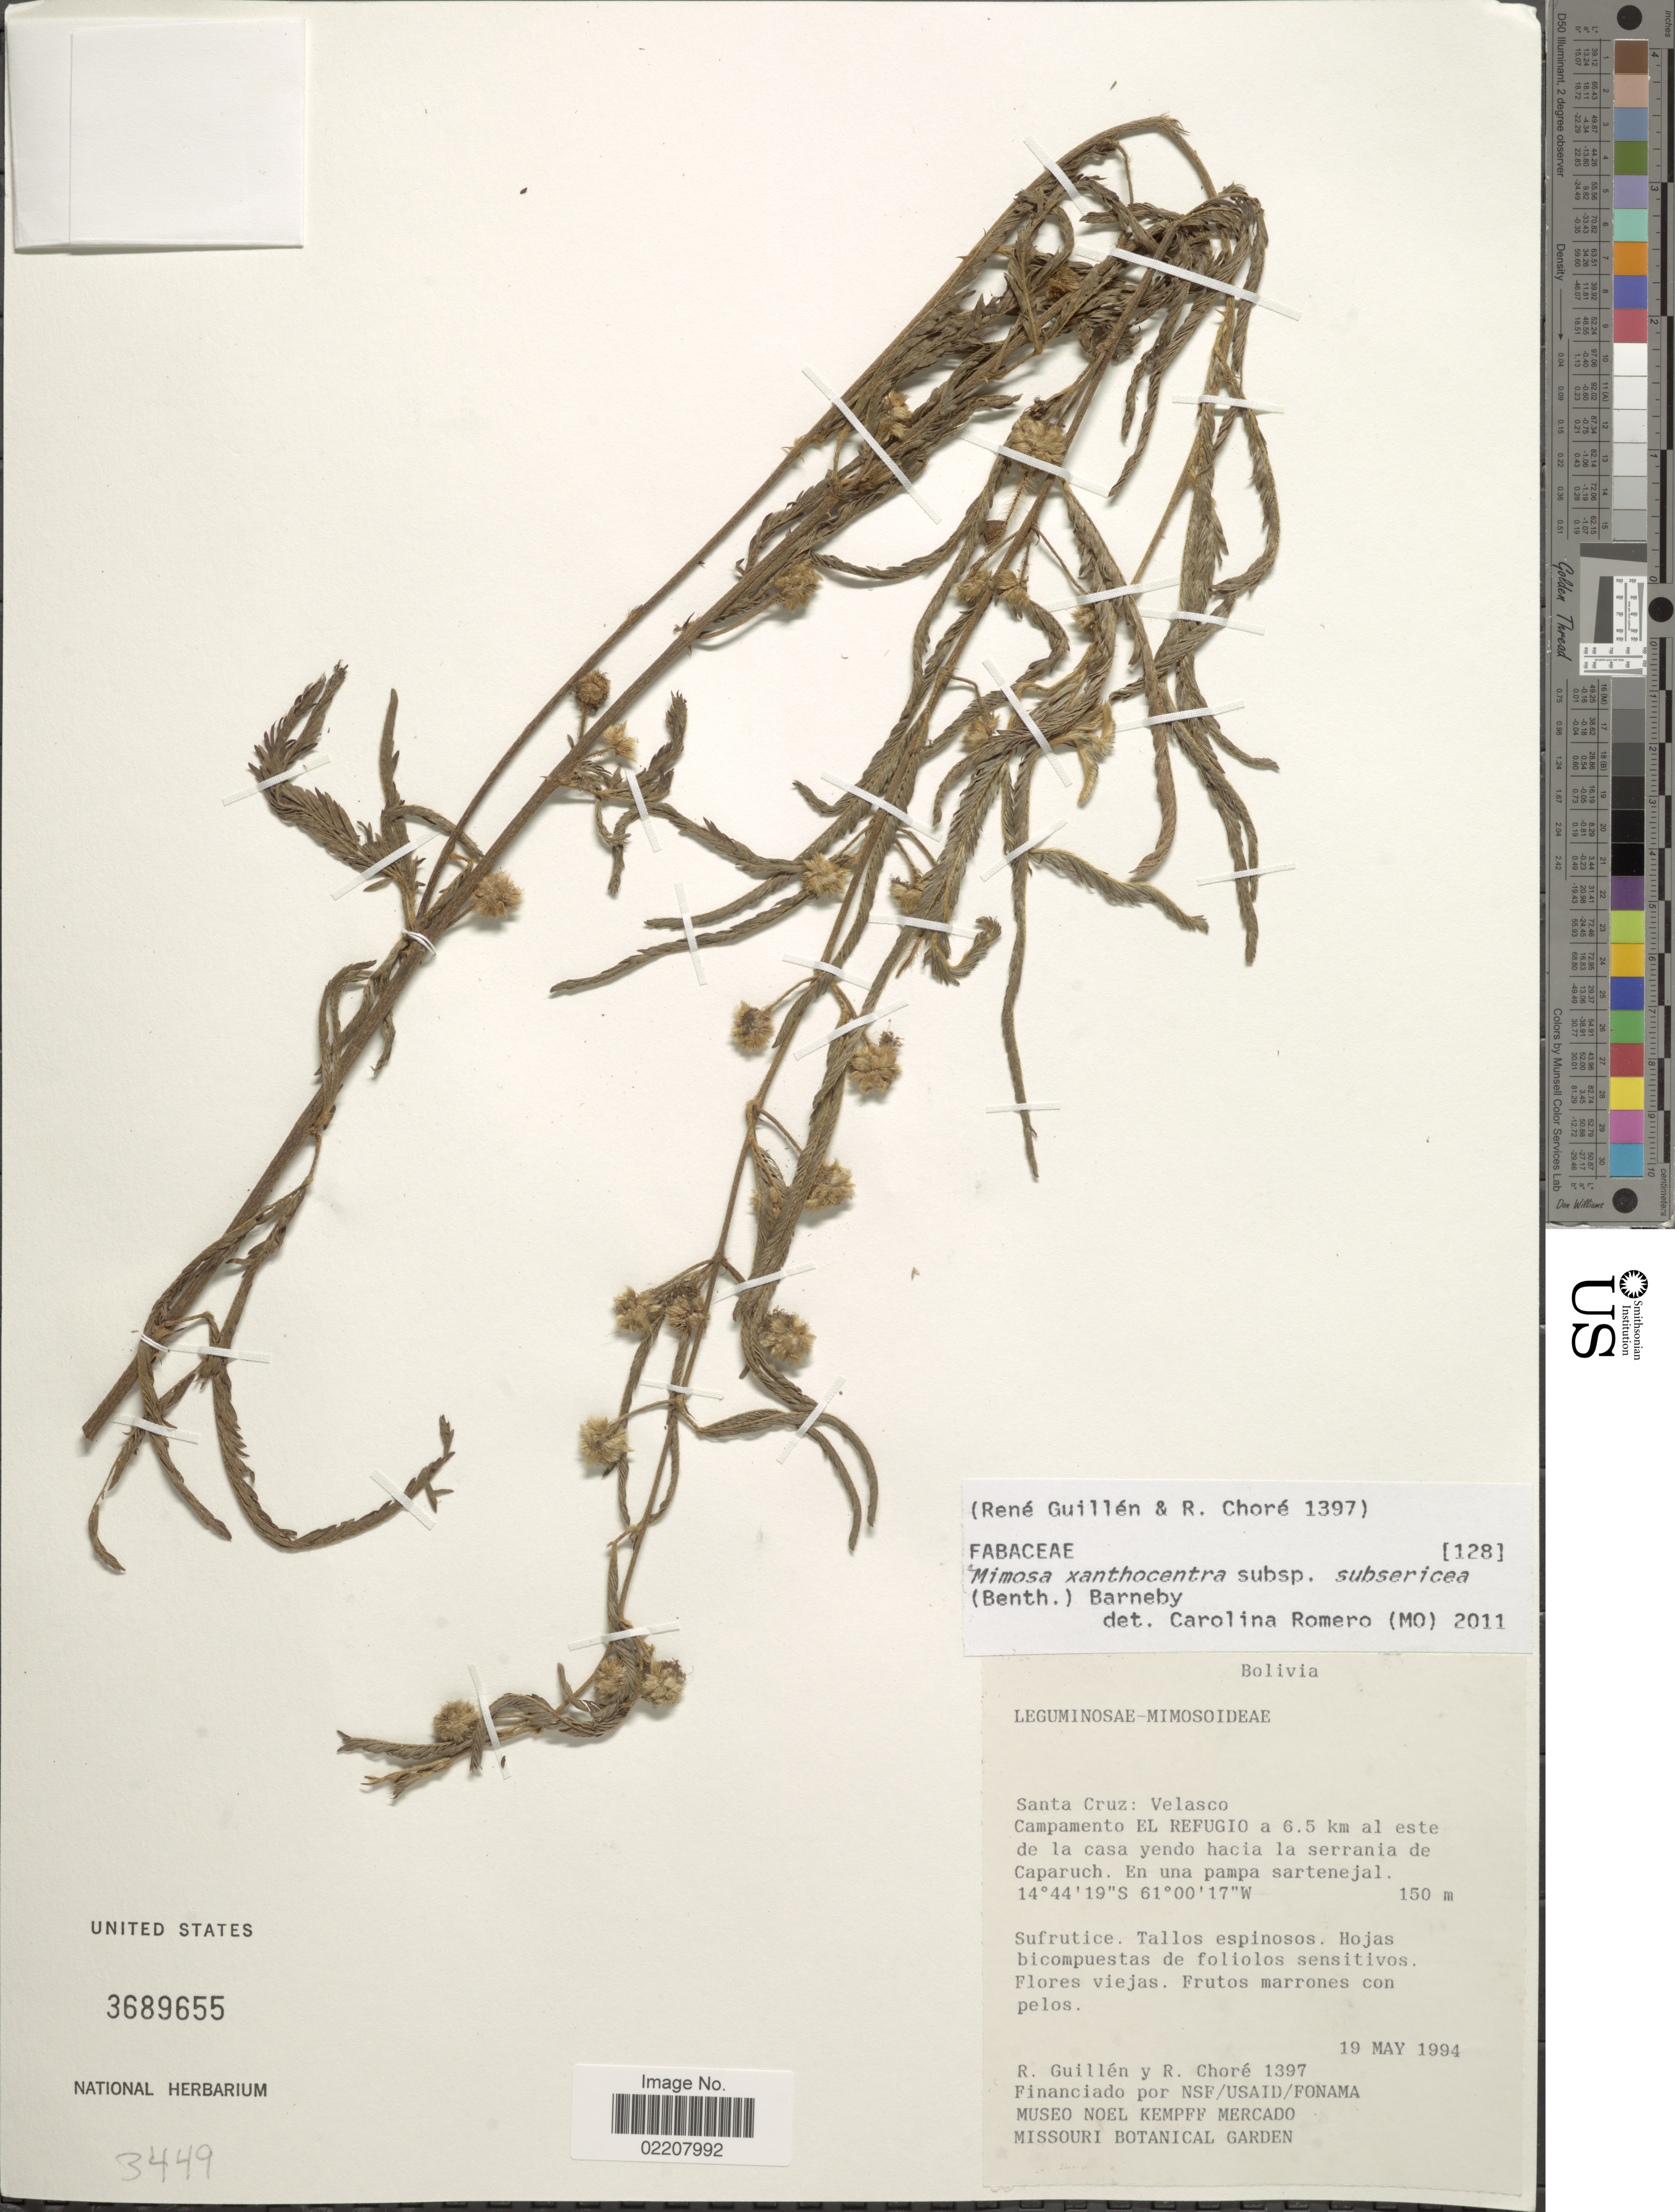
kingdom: Plantae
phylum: Tracheophyta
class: Magnoliopsida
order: Fabales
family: Fabaceae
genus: Mimosa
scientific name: Mimosa xanthocentra var. subsericea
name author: (Benth.) Barneby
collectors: R. Guillen & R. Choré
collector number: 1397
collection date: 1994-05-19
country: Bolivia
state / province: Santa Cruz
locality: Velasco, Campamento El Refugio a 6.5 km al este de la casa yendo hacia la serrania de Caparuch, en una pampa sartenejal.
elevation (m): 150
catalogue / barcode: US 3689655